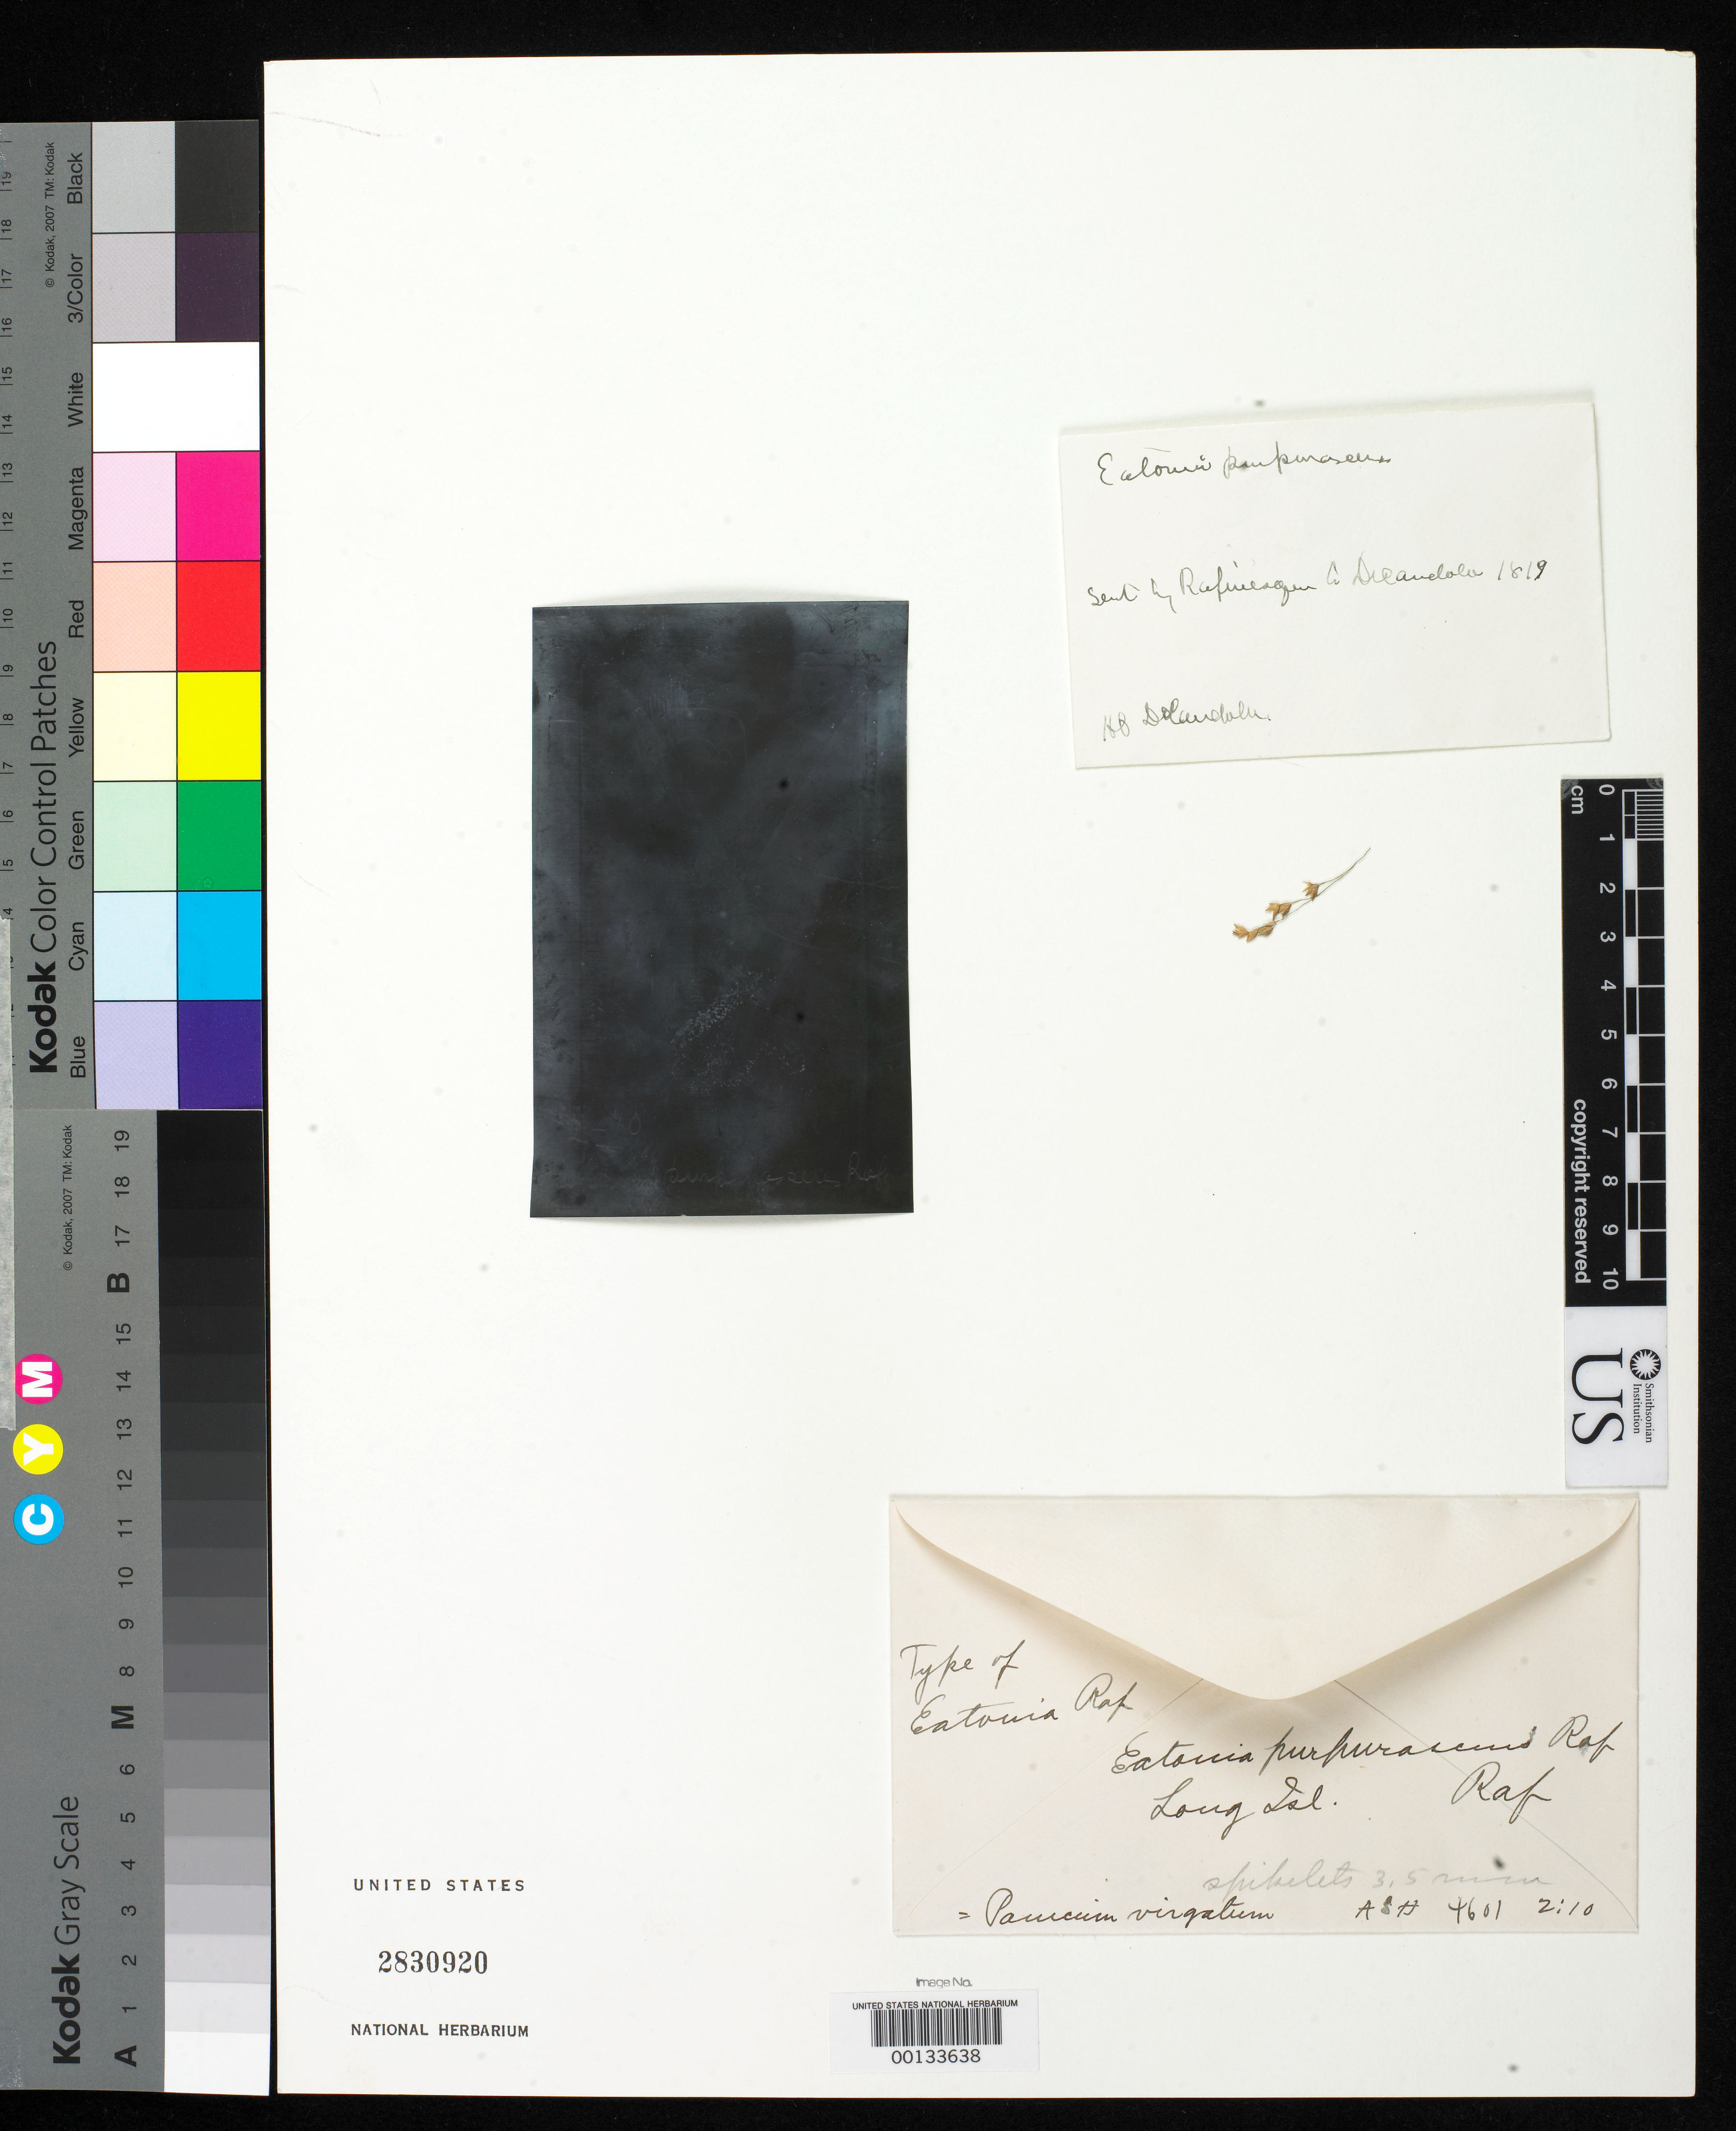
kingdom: Plantae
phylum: Tracheophyta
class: Liliopsida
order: Poales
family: Poaceae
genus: Eatonia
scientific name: Eatonia purpurascens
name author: Raf.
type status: Type Fragment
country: United States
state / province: New York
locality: Long Island.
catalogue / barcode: US 2830920